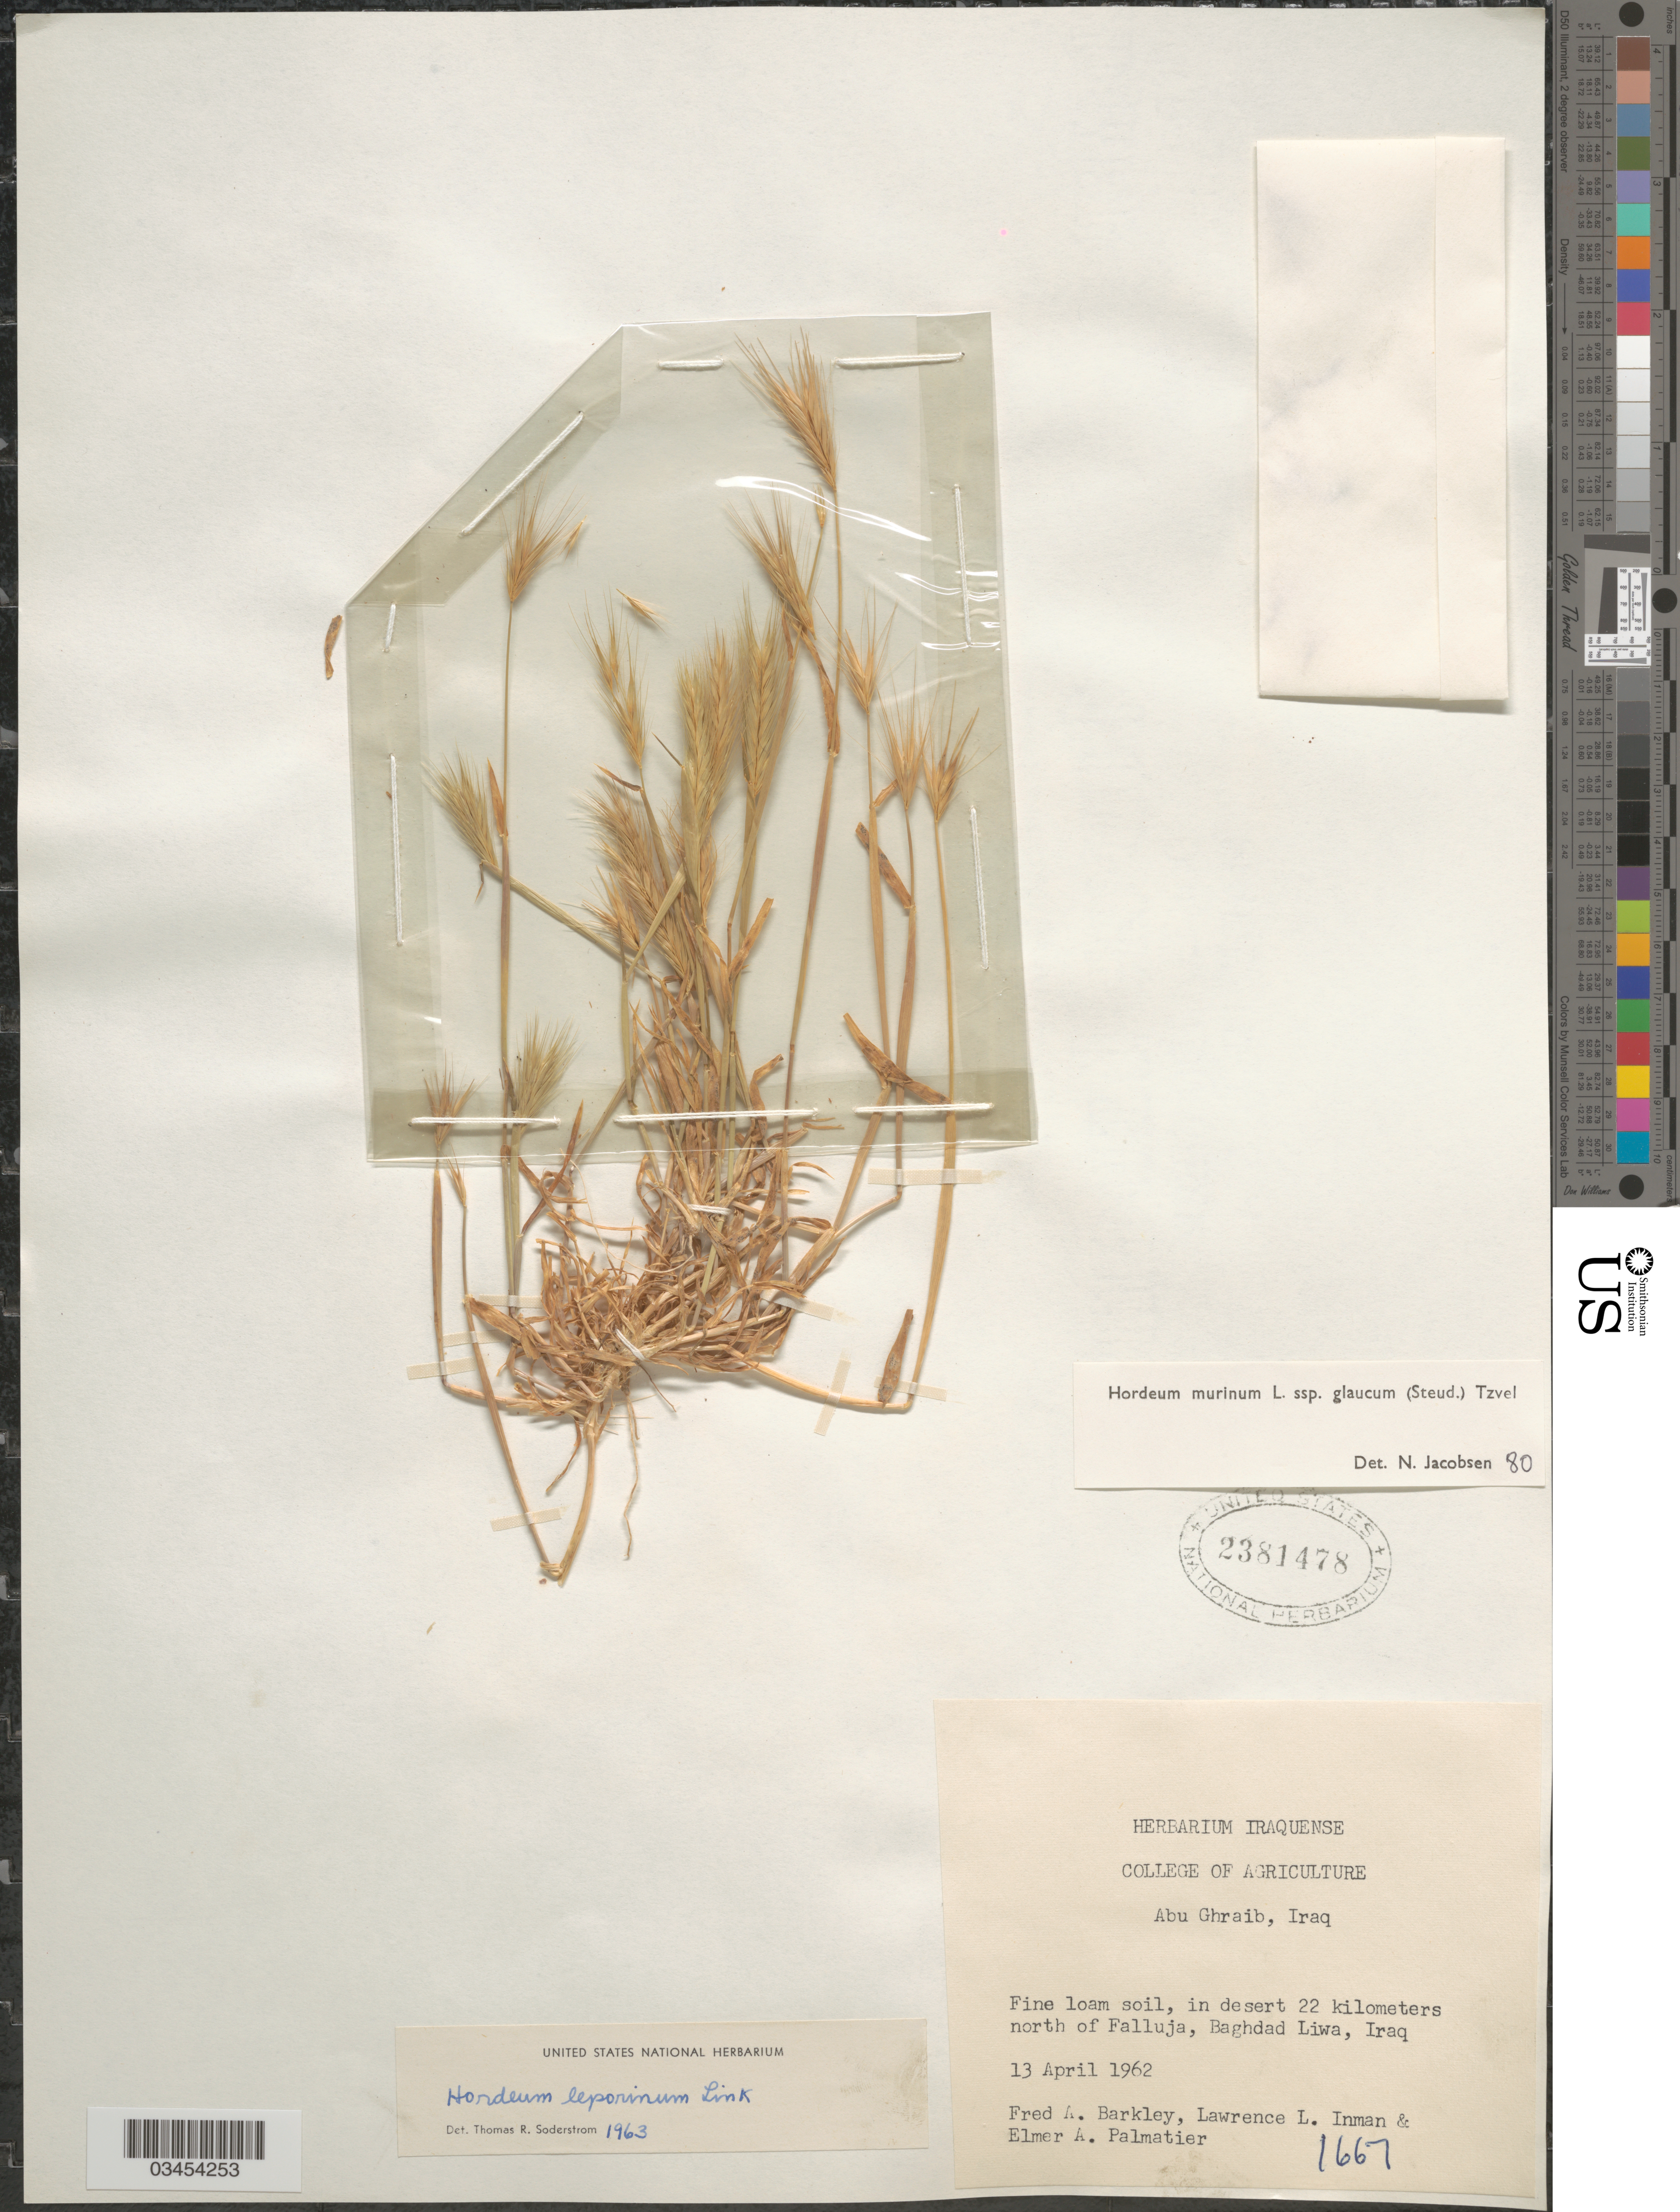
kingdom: Plantae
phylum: Tracheophyta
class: Liliopsida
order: Poales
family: Poaceae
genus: Hordeum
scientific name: Hordeum murinum subsp. glaucum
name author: (Steud.) Tzvelev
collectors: F. A. Barkley, L. Inman & E. Palmatier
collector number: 1667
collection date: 1962-04-13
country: Iraq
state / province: Baghdad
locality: Abu Ghraib. Fine loam soil, in desert 22 kilometers north of Falluja, Baghdad Liwa.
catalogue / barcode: US 2381478